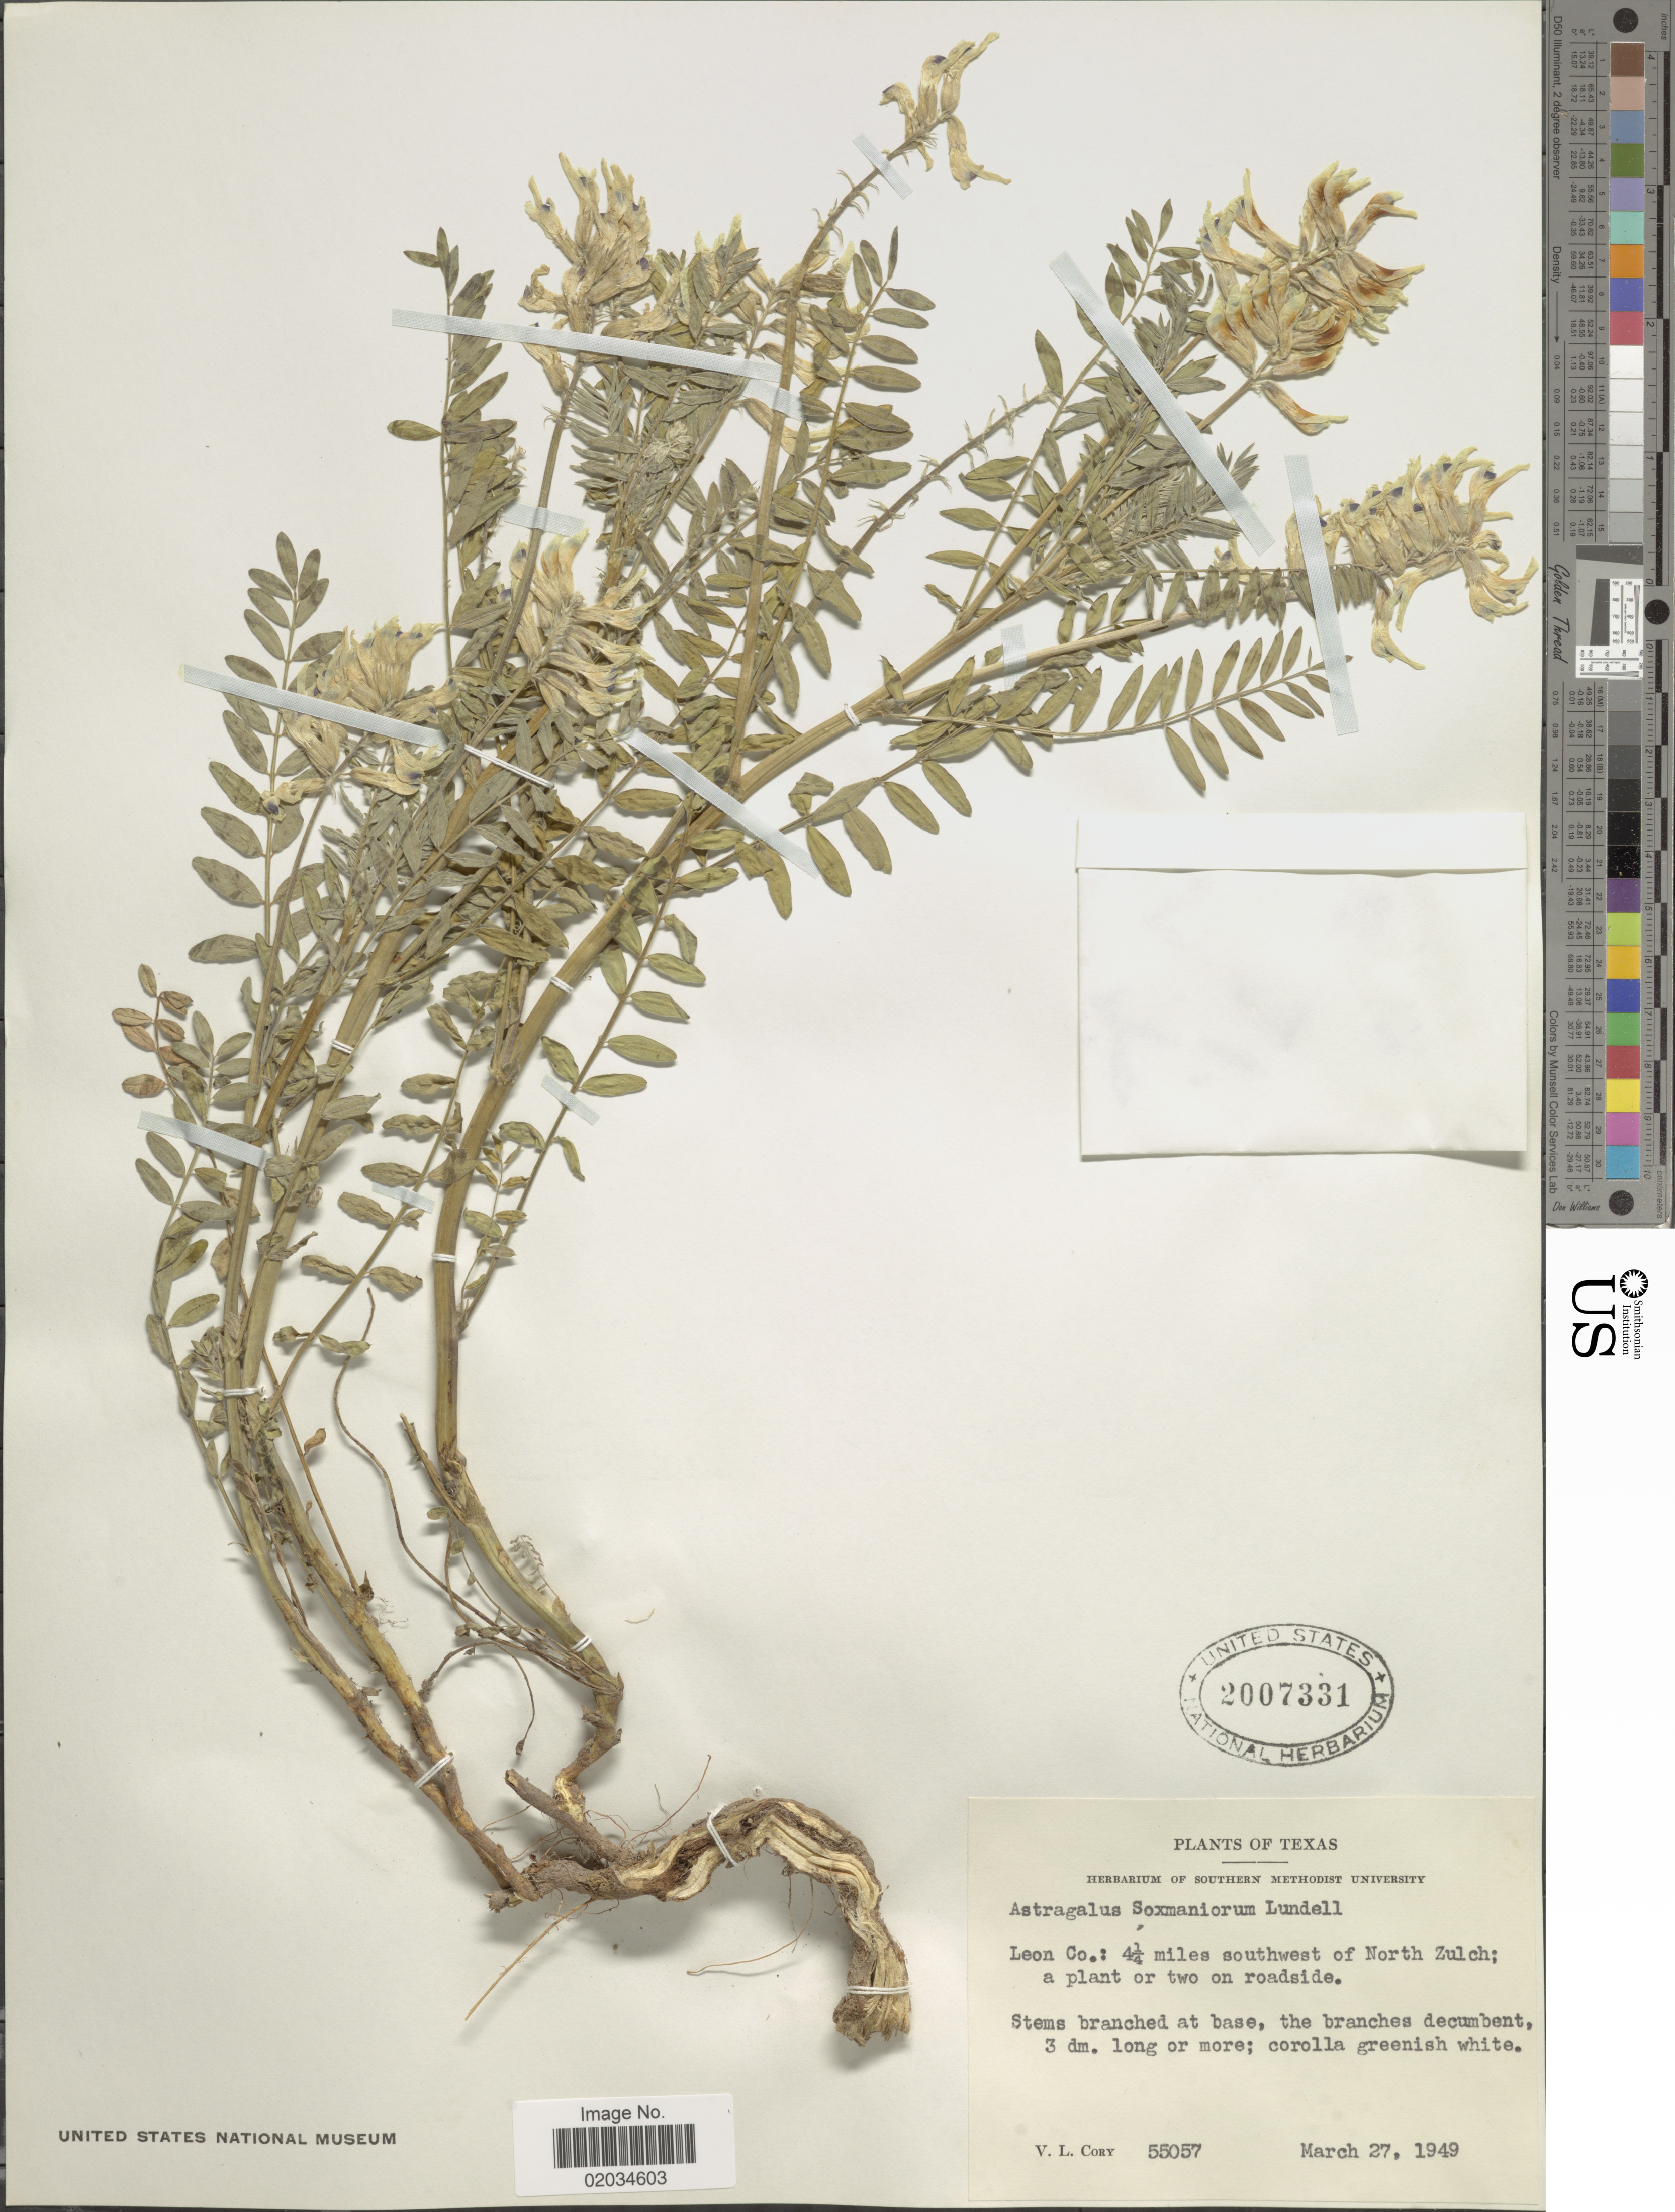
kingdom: Plantae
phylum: Tracheophyta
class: Magnoliopsida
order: Fabales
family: Fabaceae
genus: Astragalus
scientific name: Astragalus soxmaniorum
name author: Lundell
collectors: V. Cory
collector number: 55057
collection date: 1949-03-27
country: United States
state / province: Texas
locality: Leon Co.: 4 1/4 miles southwest of North Zulch; a plant or two on roadside.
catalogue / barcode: US 2007331